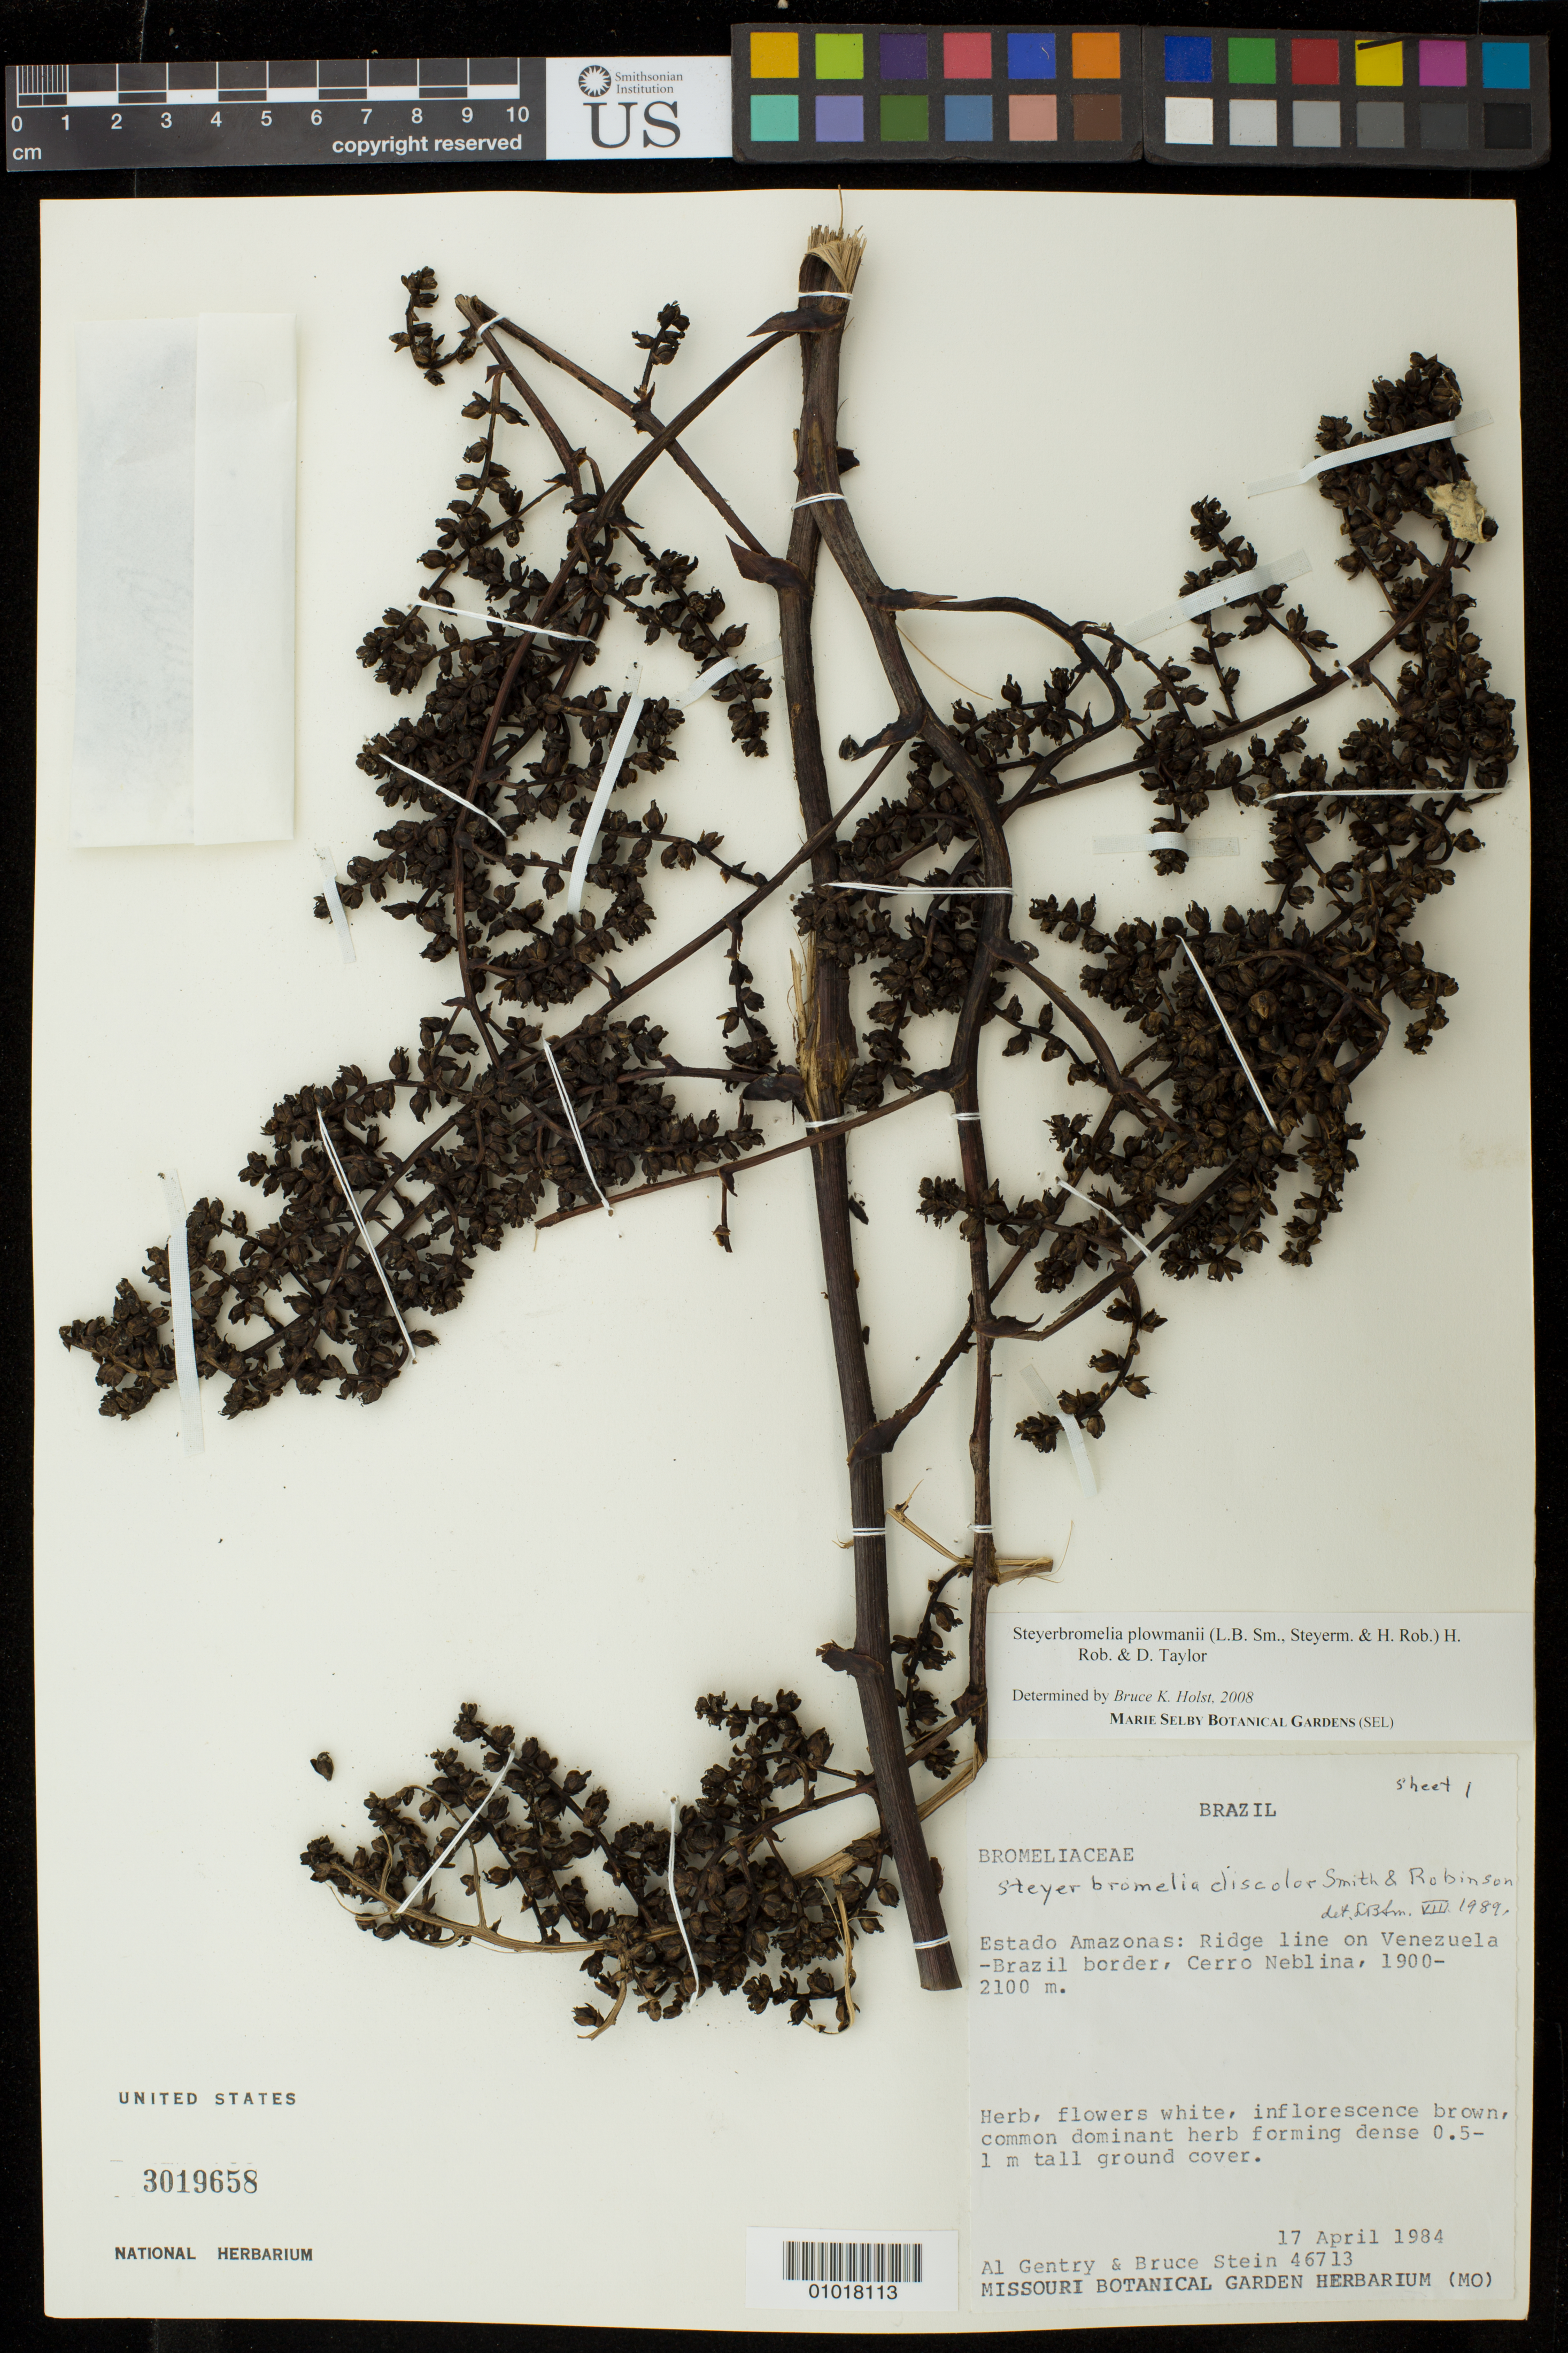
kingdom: Plantae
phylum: Tracheophyta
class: Liliopsida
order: Poales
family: Bromeliaceae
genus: Steyerbromelia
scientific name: Steyerbromelia plowmanii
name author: (L.B. Sm. et al.) H. Rob. & D.C. Taylor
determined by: Holst, Bruce K.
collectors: A. H. Gentry & B. Stein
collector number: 46713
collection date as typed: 17-Apr-84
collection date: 1984-04-17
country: Venezuela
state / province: Amazonas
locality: Venezuela - Brazil border, Cerro de La Neblina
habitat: Ridge-line along international frontier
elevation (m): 1900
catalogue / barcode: US 3019658